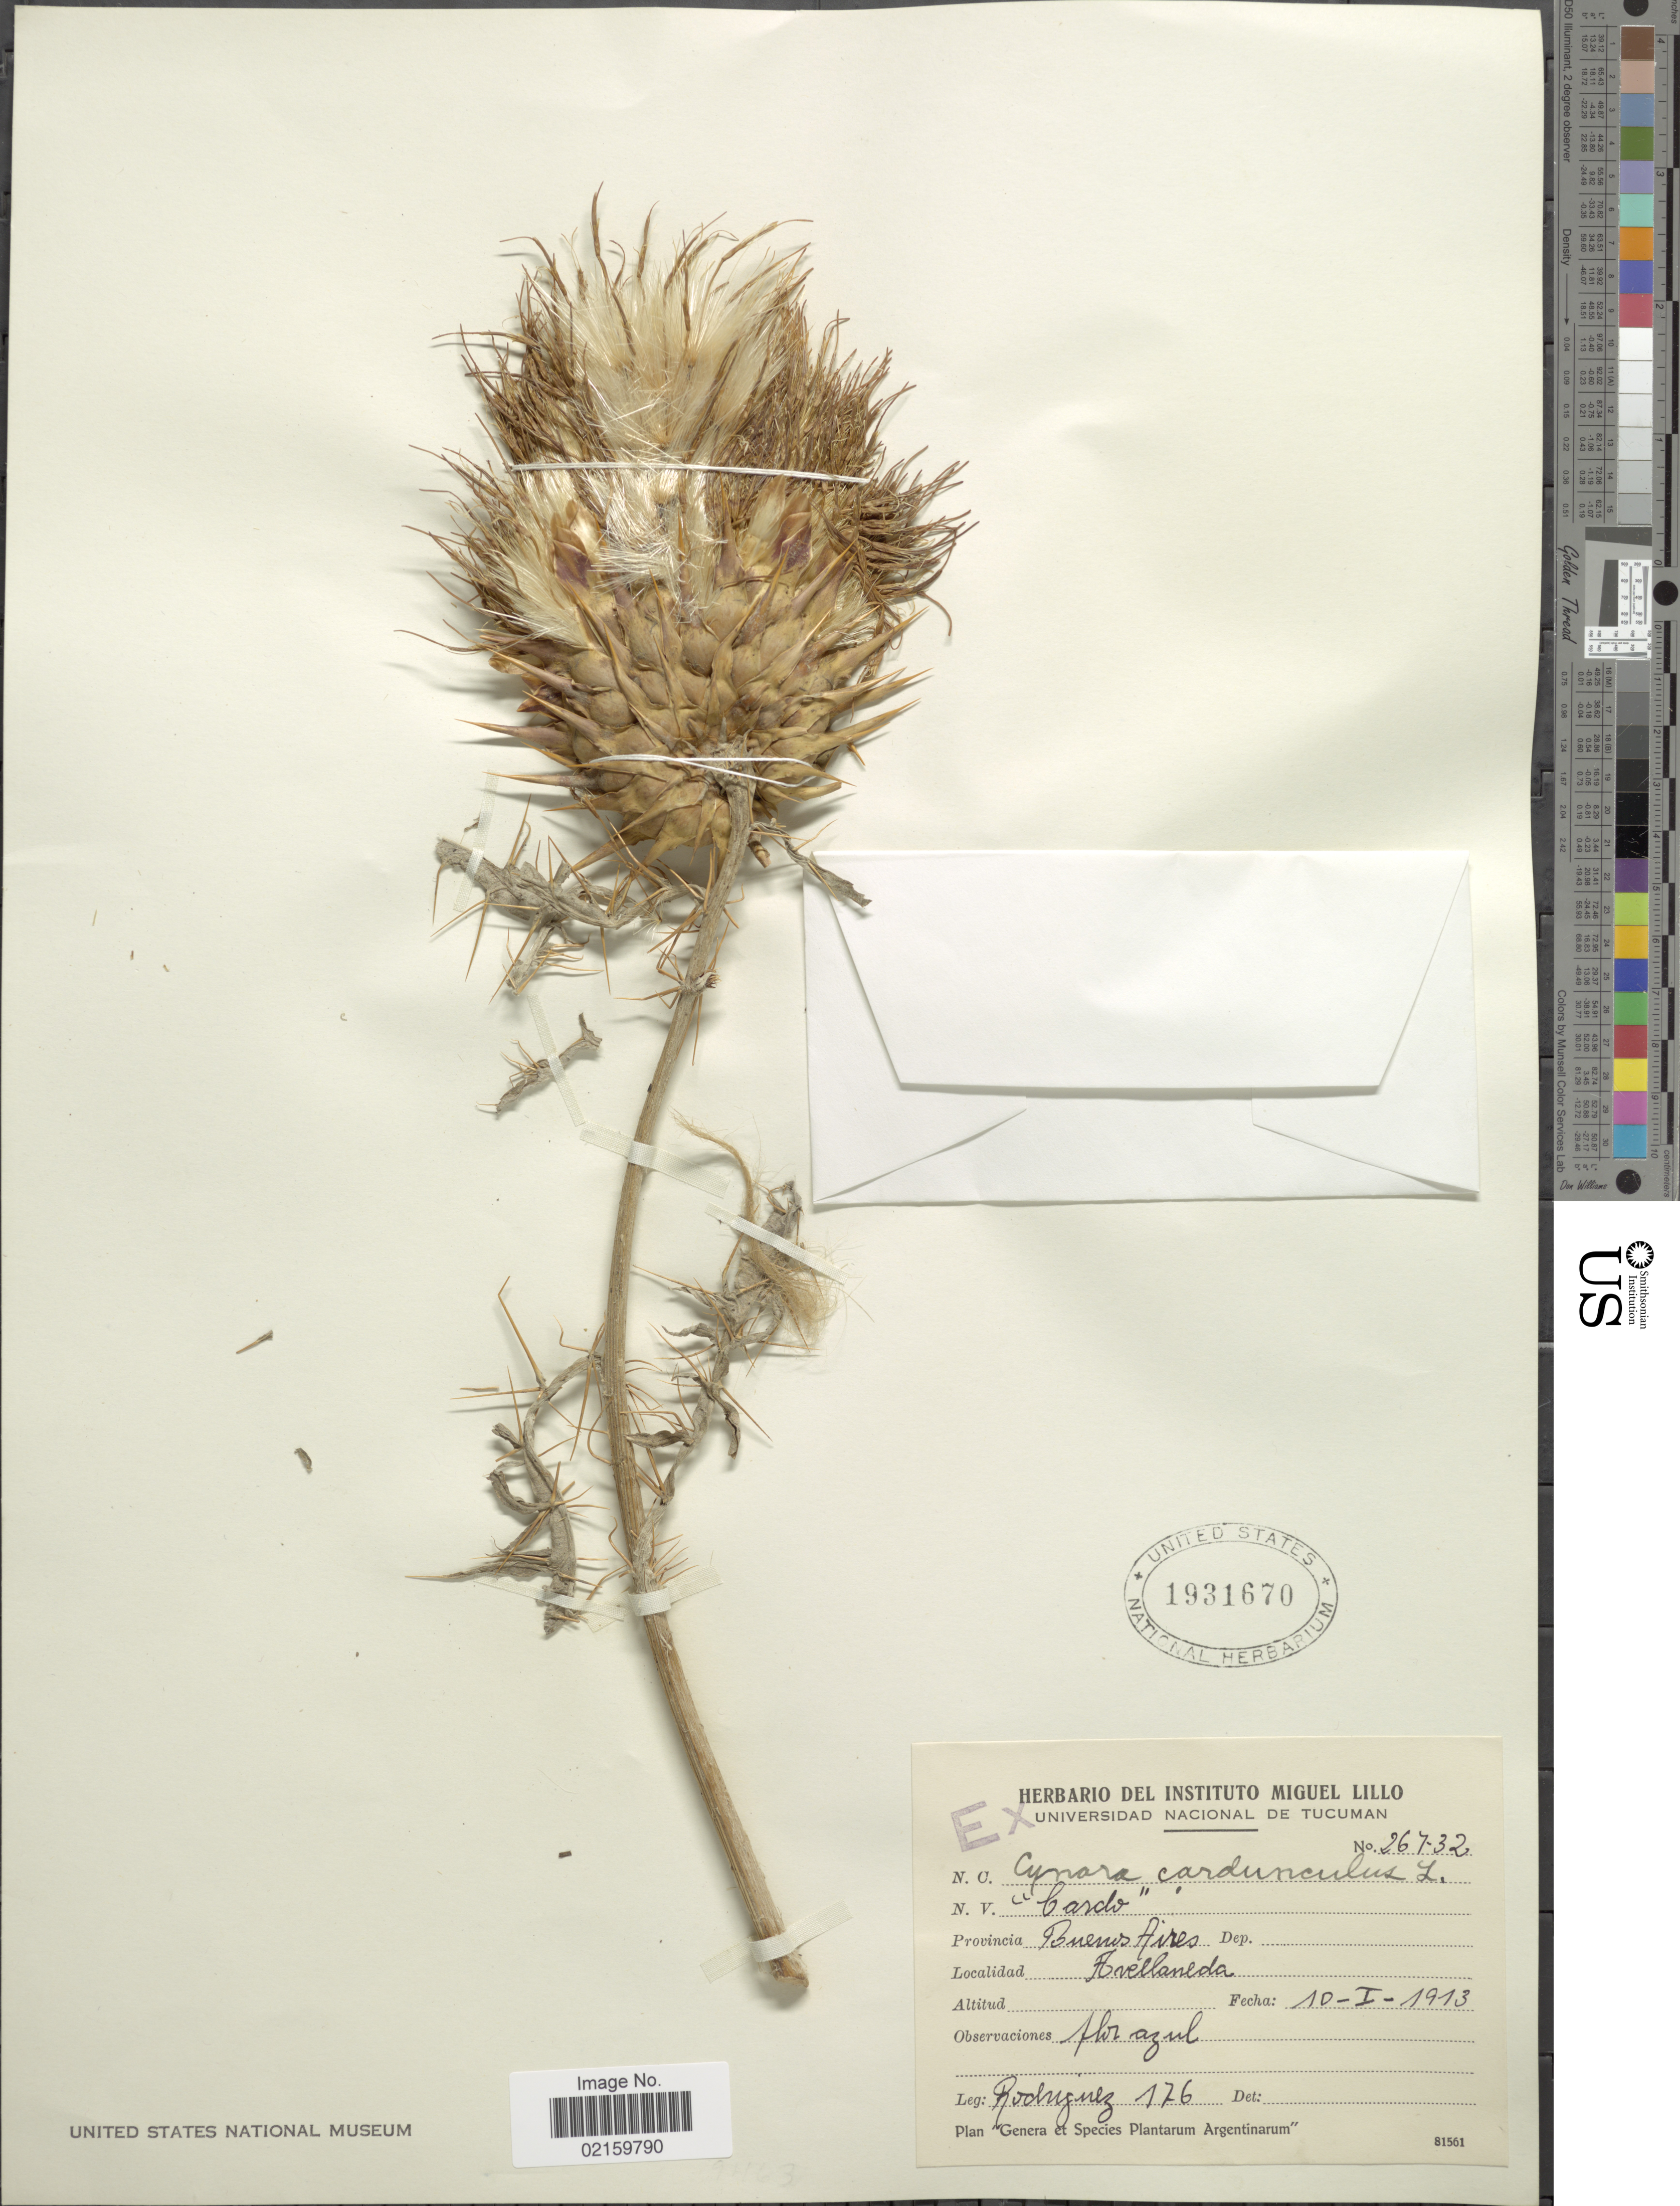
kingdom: Plantae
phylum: Tracheophyta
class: Magnoliopsida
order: Asterales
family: Asteraceae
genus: Cynara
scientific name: Cynara cardunculus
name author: L.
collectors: Rodriguez, --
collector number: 176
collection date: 1913-01-10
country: Argentina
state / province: Buenos Aires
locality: Provincia Buenos Aires. Dep. Avellaneda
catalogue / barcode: US 1931670